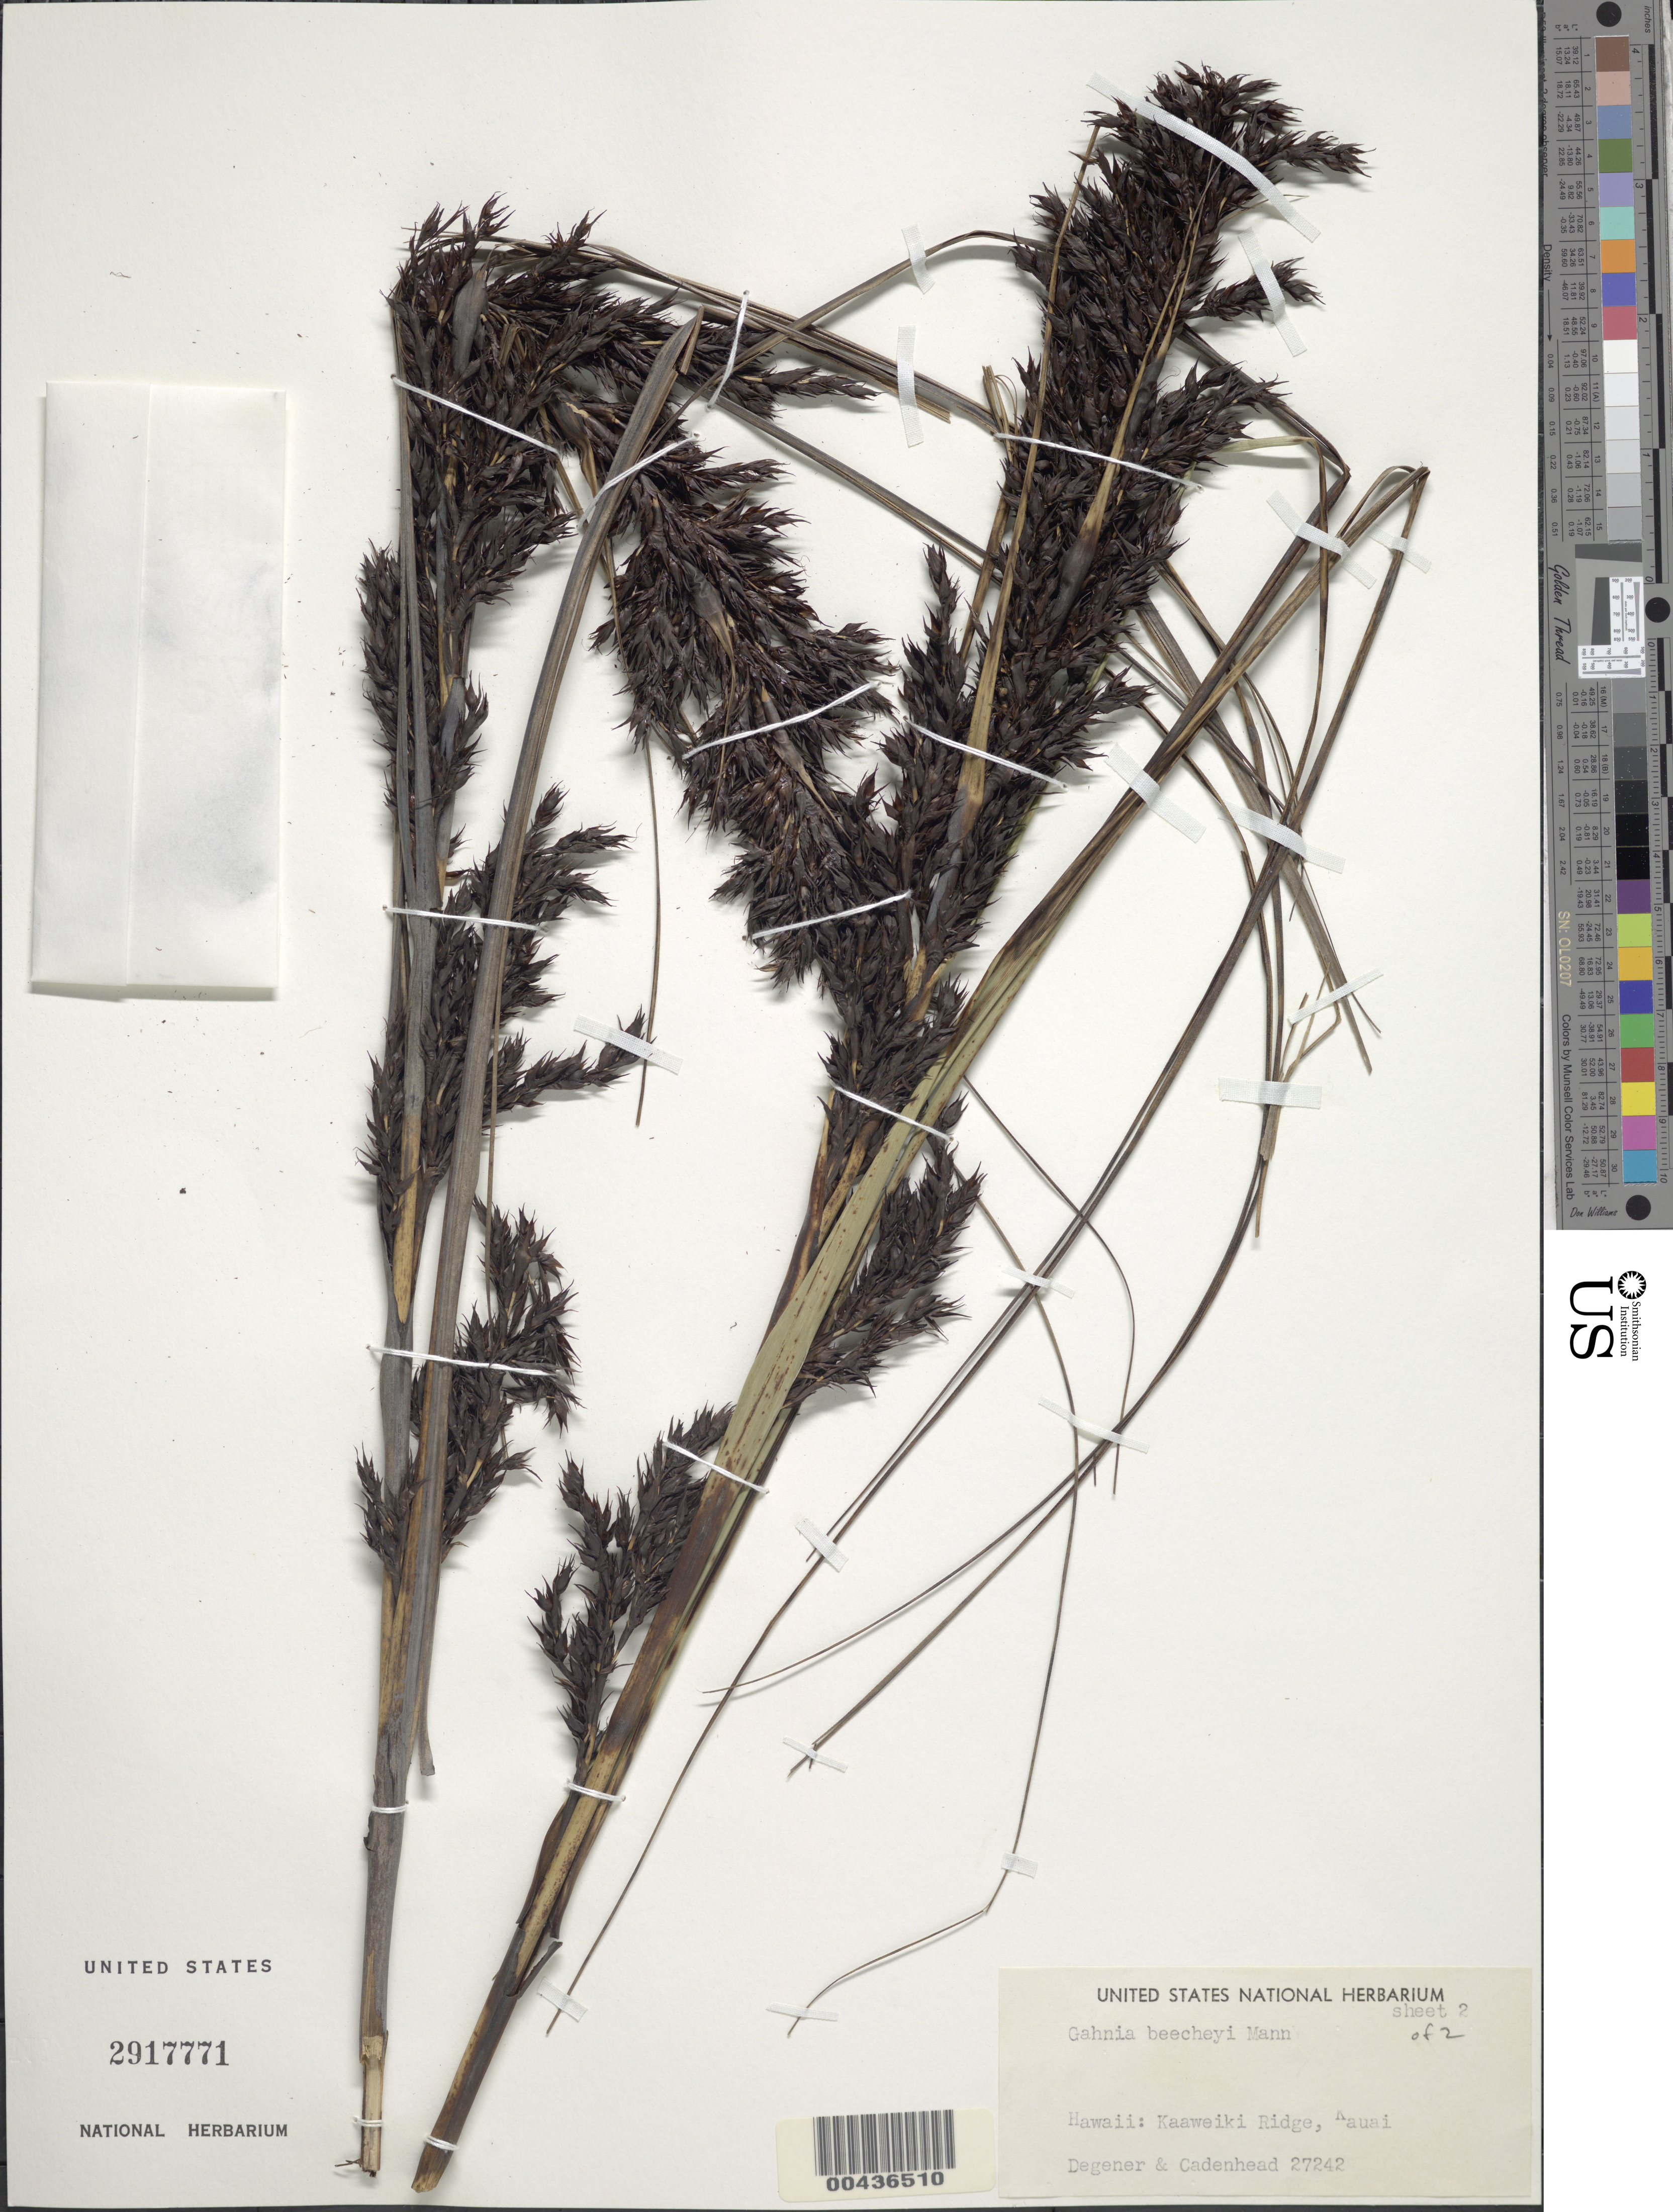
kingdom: Plantae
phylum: Tracheophyta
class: Liliopsida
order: Poales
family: Cyperaceae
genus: Gahnia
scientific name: Gahnia beecheyi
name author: H. Mann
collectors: O. Degener & Cadenhead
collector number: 27242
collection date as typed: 1900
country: United States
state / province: Hawaii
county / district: Kauai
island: Kaua'i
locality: Kaawaiki Ridge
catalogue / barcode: US 2917771